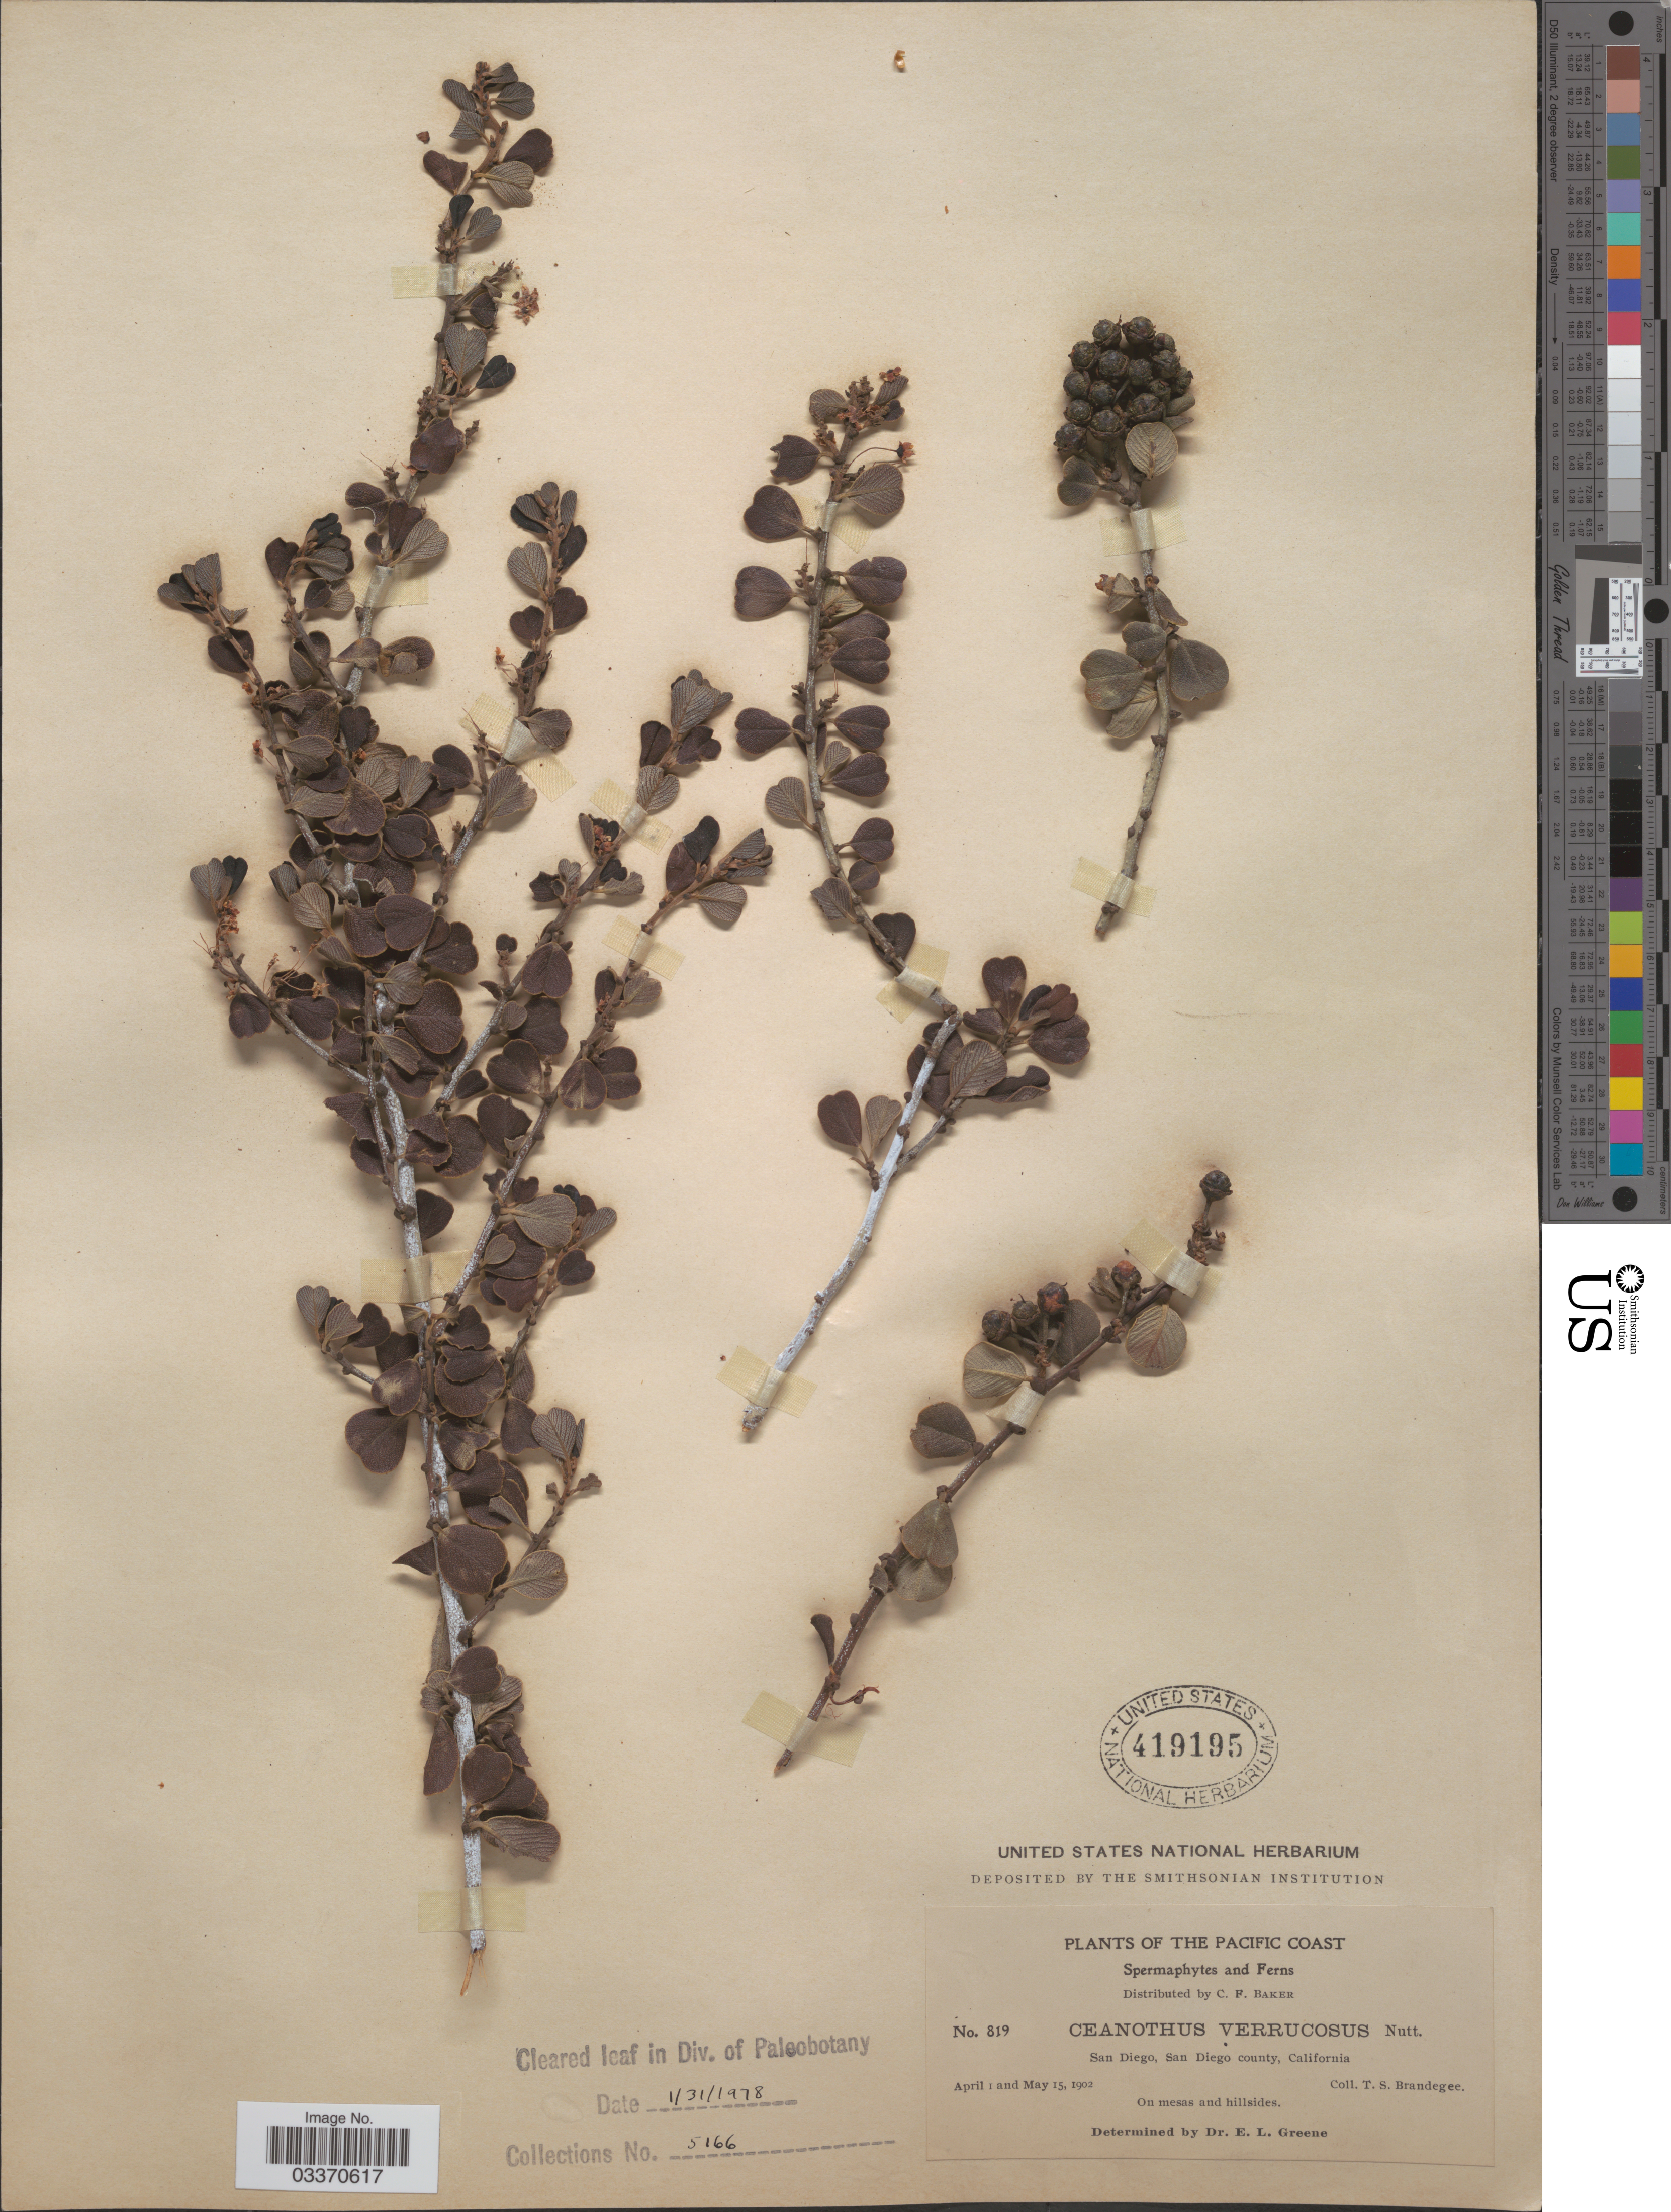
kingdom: Plantae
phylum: Tracheophyta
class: Magnoliopsida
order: Rosales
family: Rhamnaceae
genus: Ceanothus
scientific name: Ceanothus verrucosus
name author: Nutt.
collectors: T. S. Brandegee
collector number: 819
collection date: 1902-04-01/1902-05-15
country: United States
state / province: California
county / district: San Diego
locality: The Pacific Coast. San Diego, San Diego county.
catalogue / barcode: US 419195